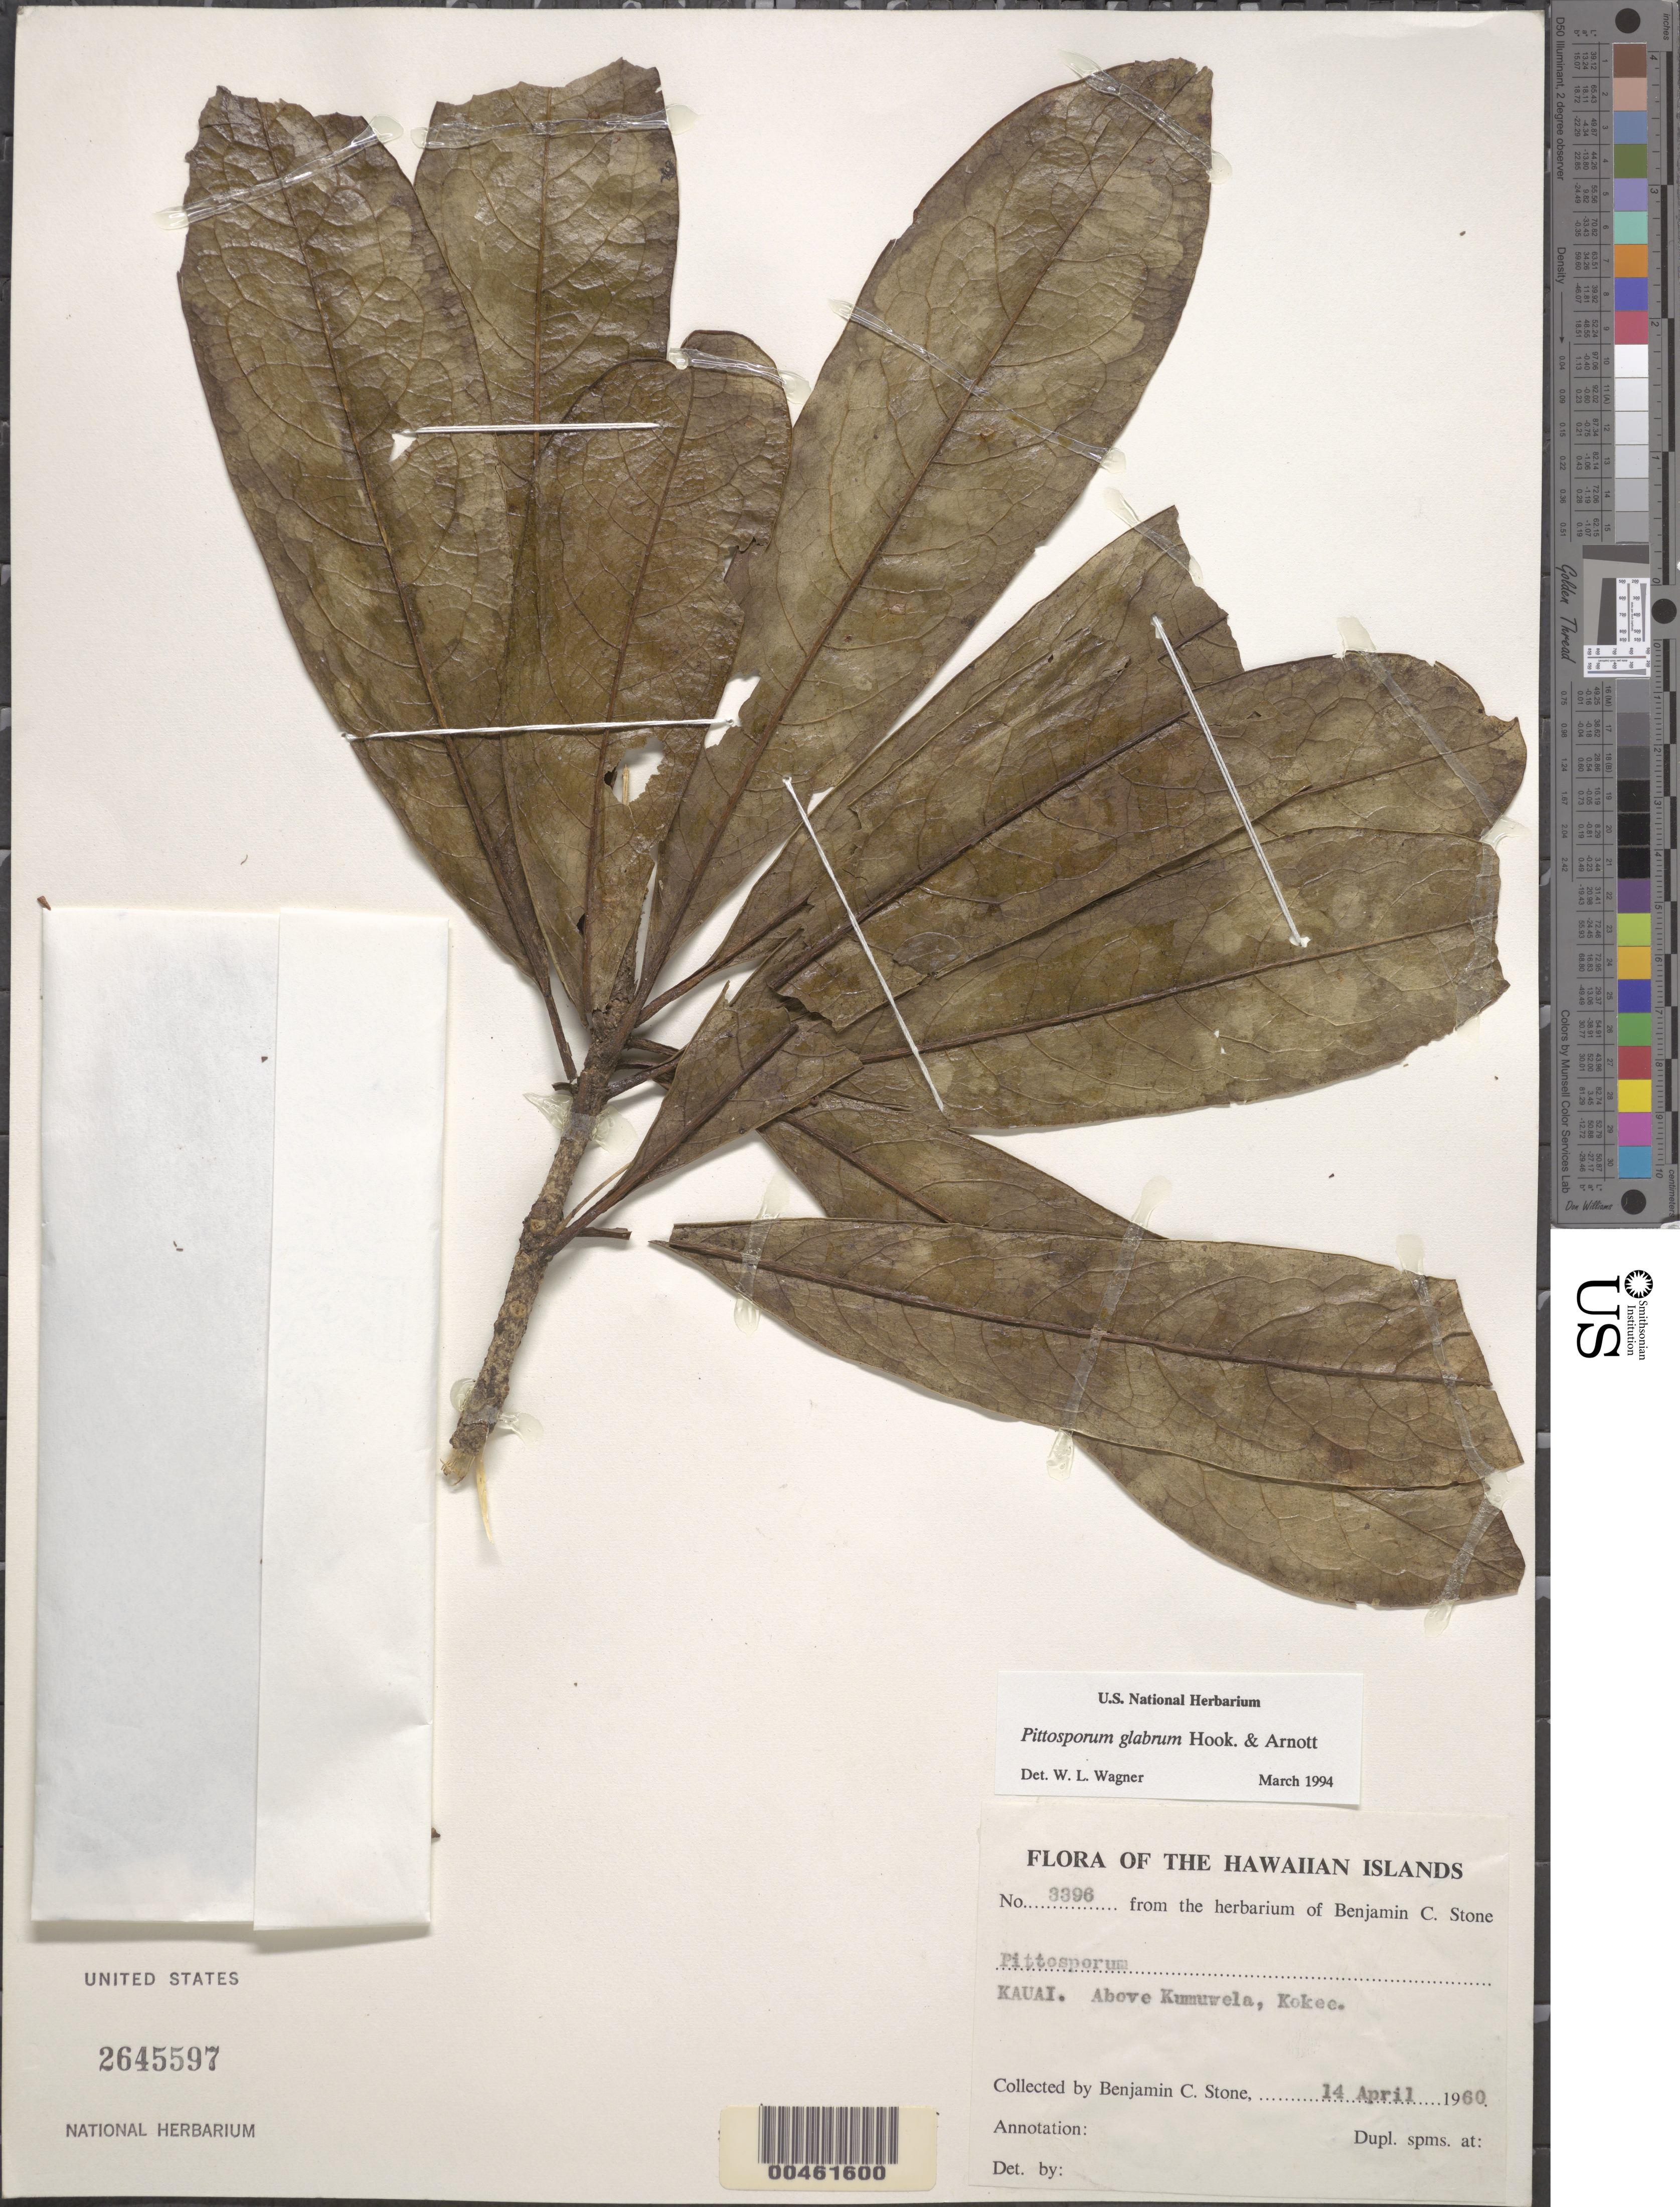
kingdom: Plantae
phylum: Tracheophyta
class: Magnoliopsida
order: Apiales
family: Pittosporaceae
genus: Pittosporum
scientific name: Pittosporum glabrum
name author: Hook. & Arn.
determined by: Wagner, W. L., (BOT), Smithsonian Institution - National Museum of Natural History (UNITED STATES)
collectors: B. C. Stone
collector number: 3396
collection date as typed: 14 Apr 1960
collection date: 1960-04-14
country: United States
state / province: Hawaii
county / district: Kauai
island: Kaua'i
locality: Above Kumuwela, Kokee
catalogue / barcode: US 2645597